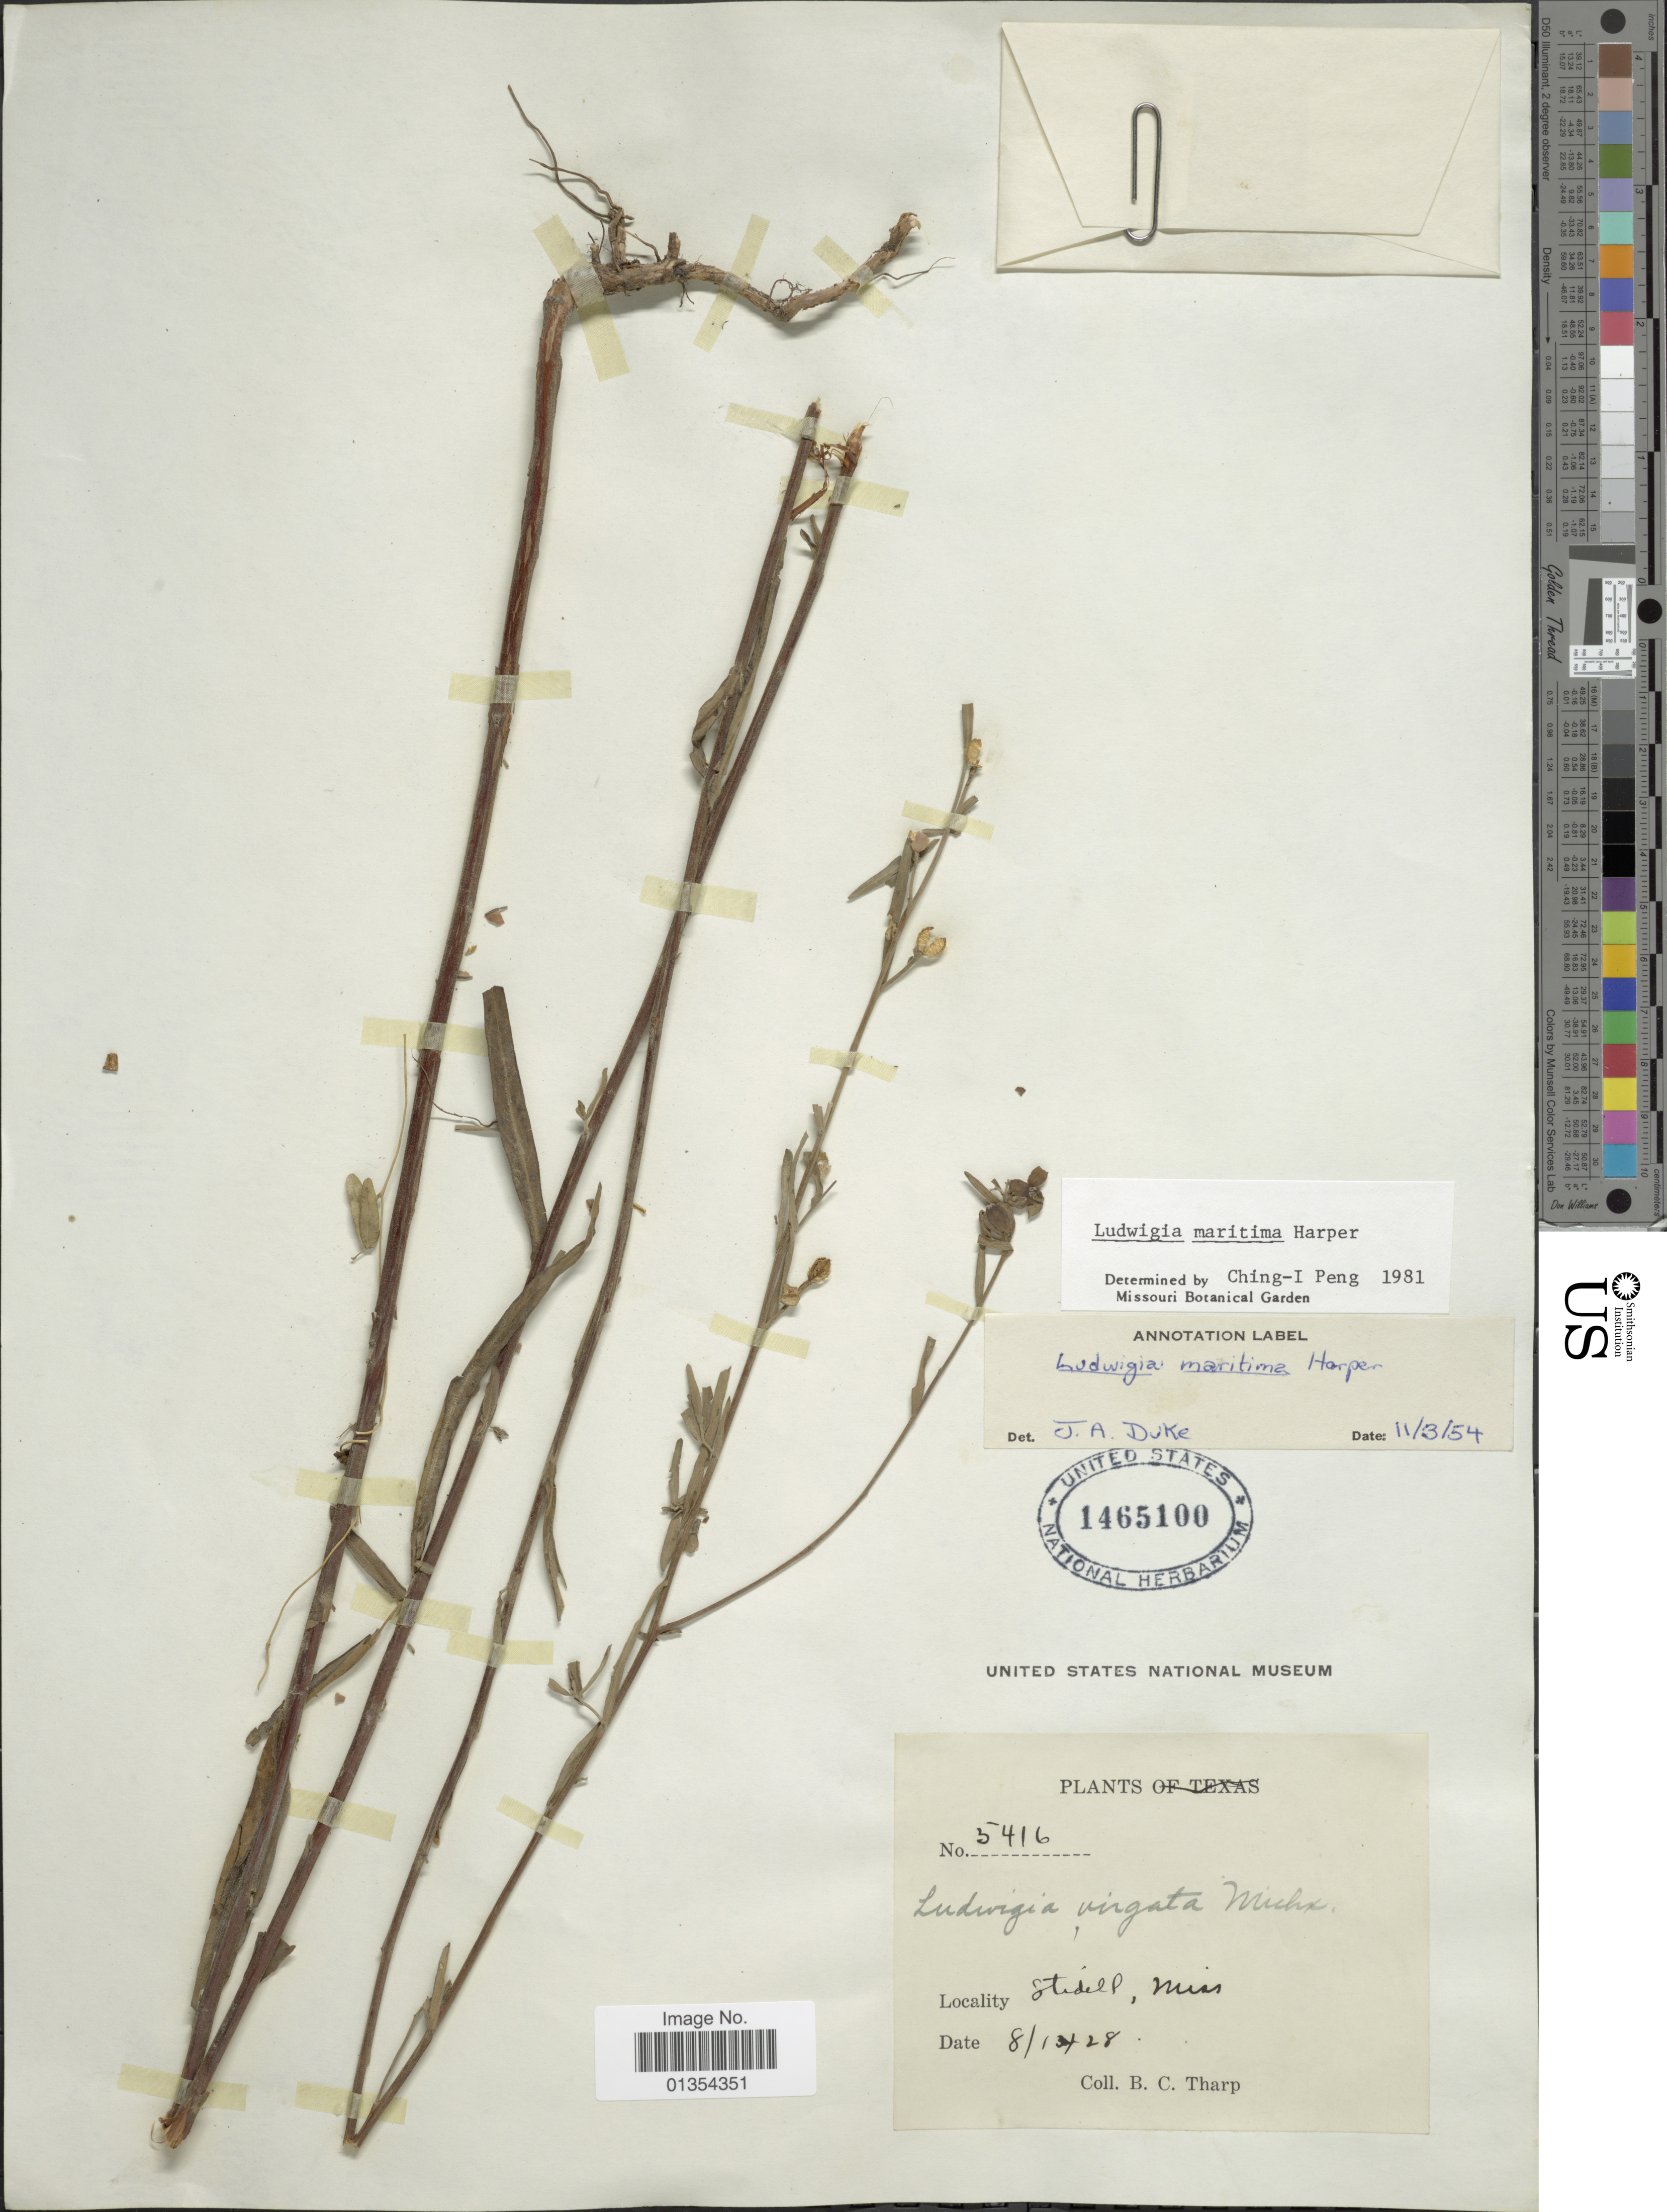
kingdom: Plantae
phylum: Tracheophyta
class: Magnoliopsida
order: Myrtales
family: Onagraceae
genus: Ludwigia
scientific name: Ludwigia maritima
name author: R.M. Harper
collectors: B. C. Tharp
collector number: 5416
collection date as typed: Transcribed d/m/y: 13/8/28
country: United States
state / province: Mississippi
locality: Stidell [interpreted]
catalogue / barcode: US 1465100